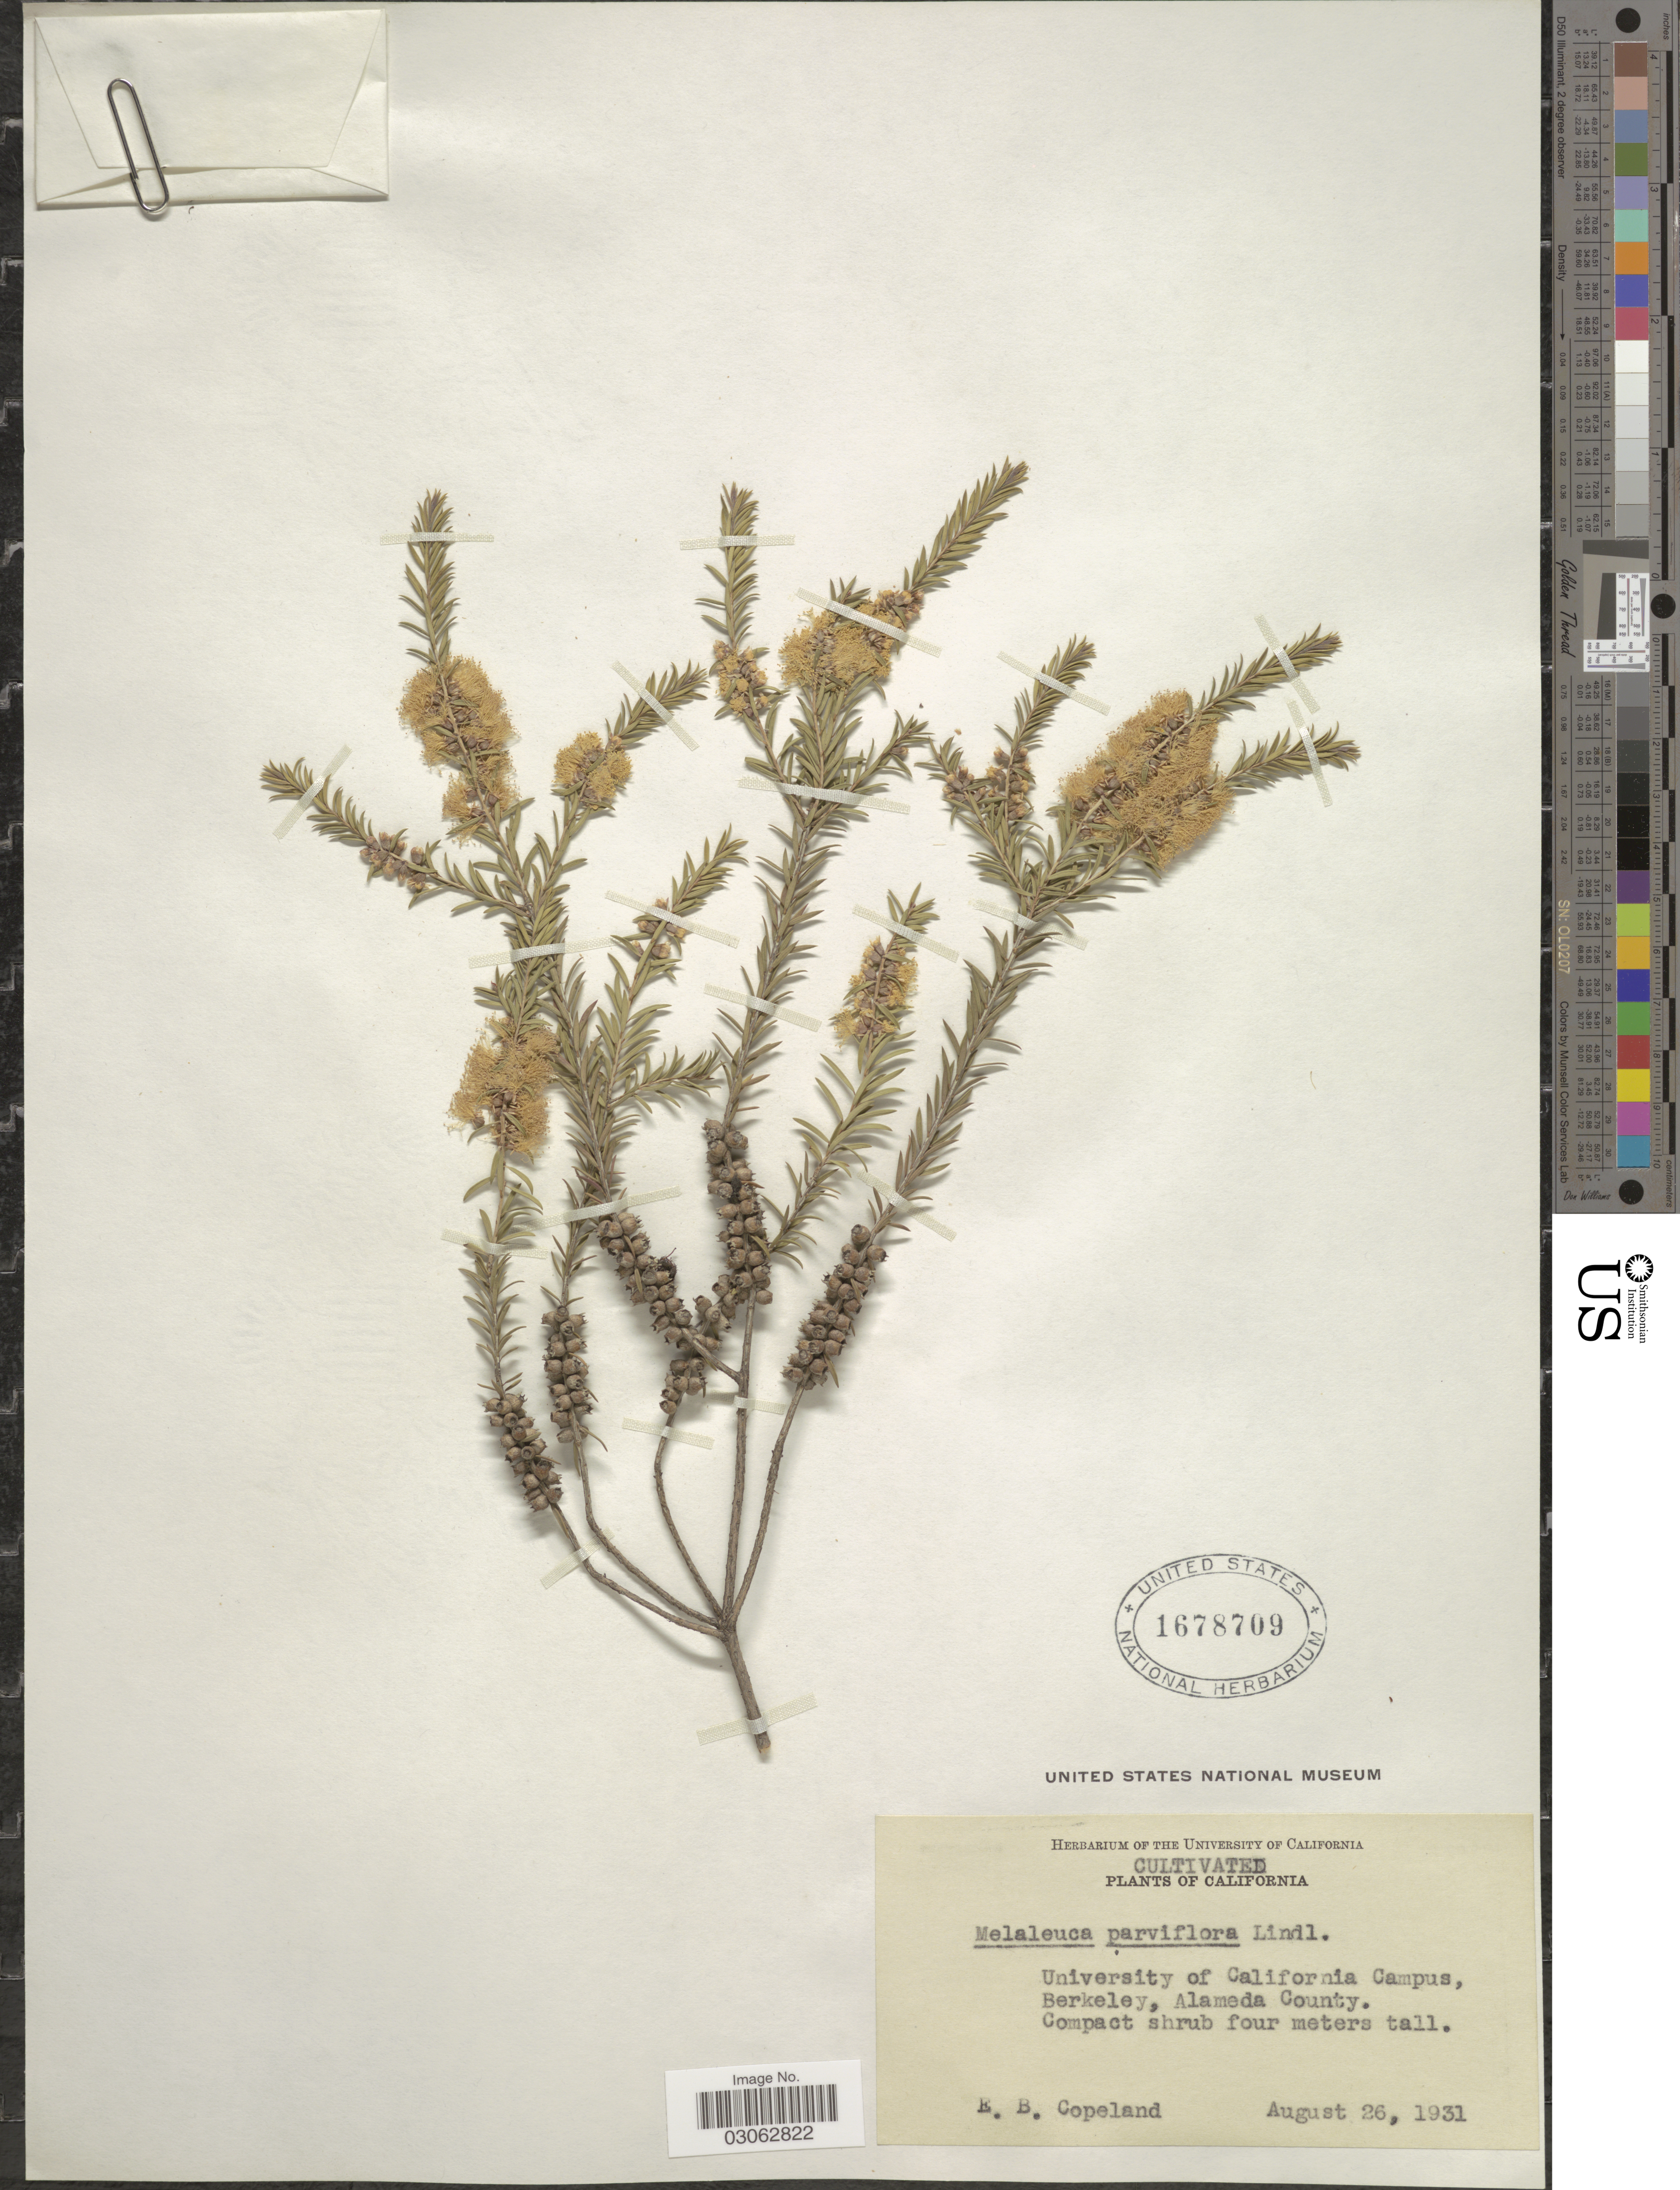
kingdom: Plantae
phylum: Tracheophyta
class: Magnoliopsida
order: Myrtales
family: Myrtaceae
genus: Melaleuca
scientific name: Melaleuca laxiflora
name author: Turcz.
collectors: E. B. Copeland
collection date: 1931-08-26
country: United States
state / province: California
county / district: Alameda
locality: University of California Campus, Berkeley, Alameda County.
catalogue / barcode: US 1678709